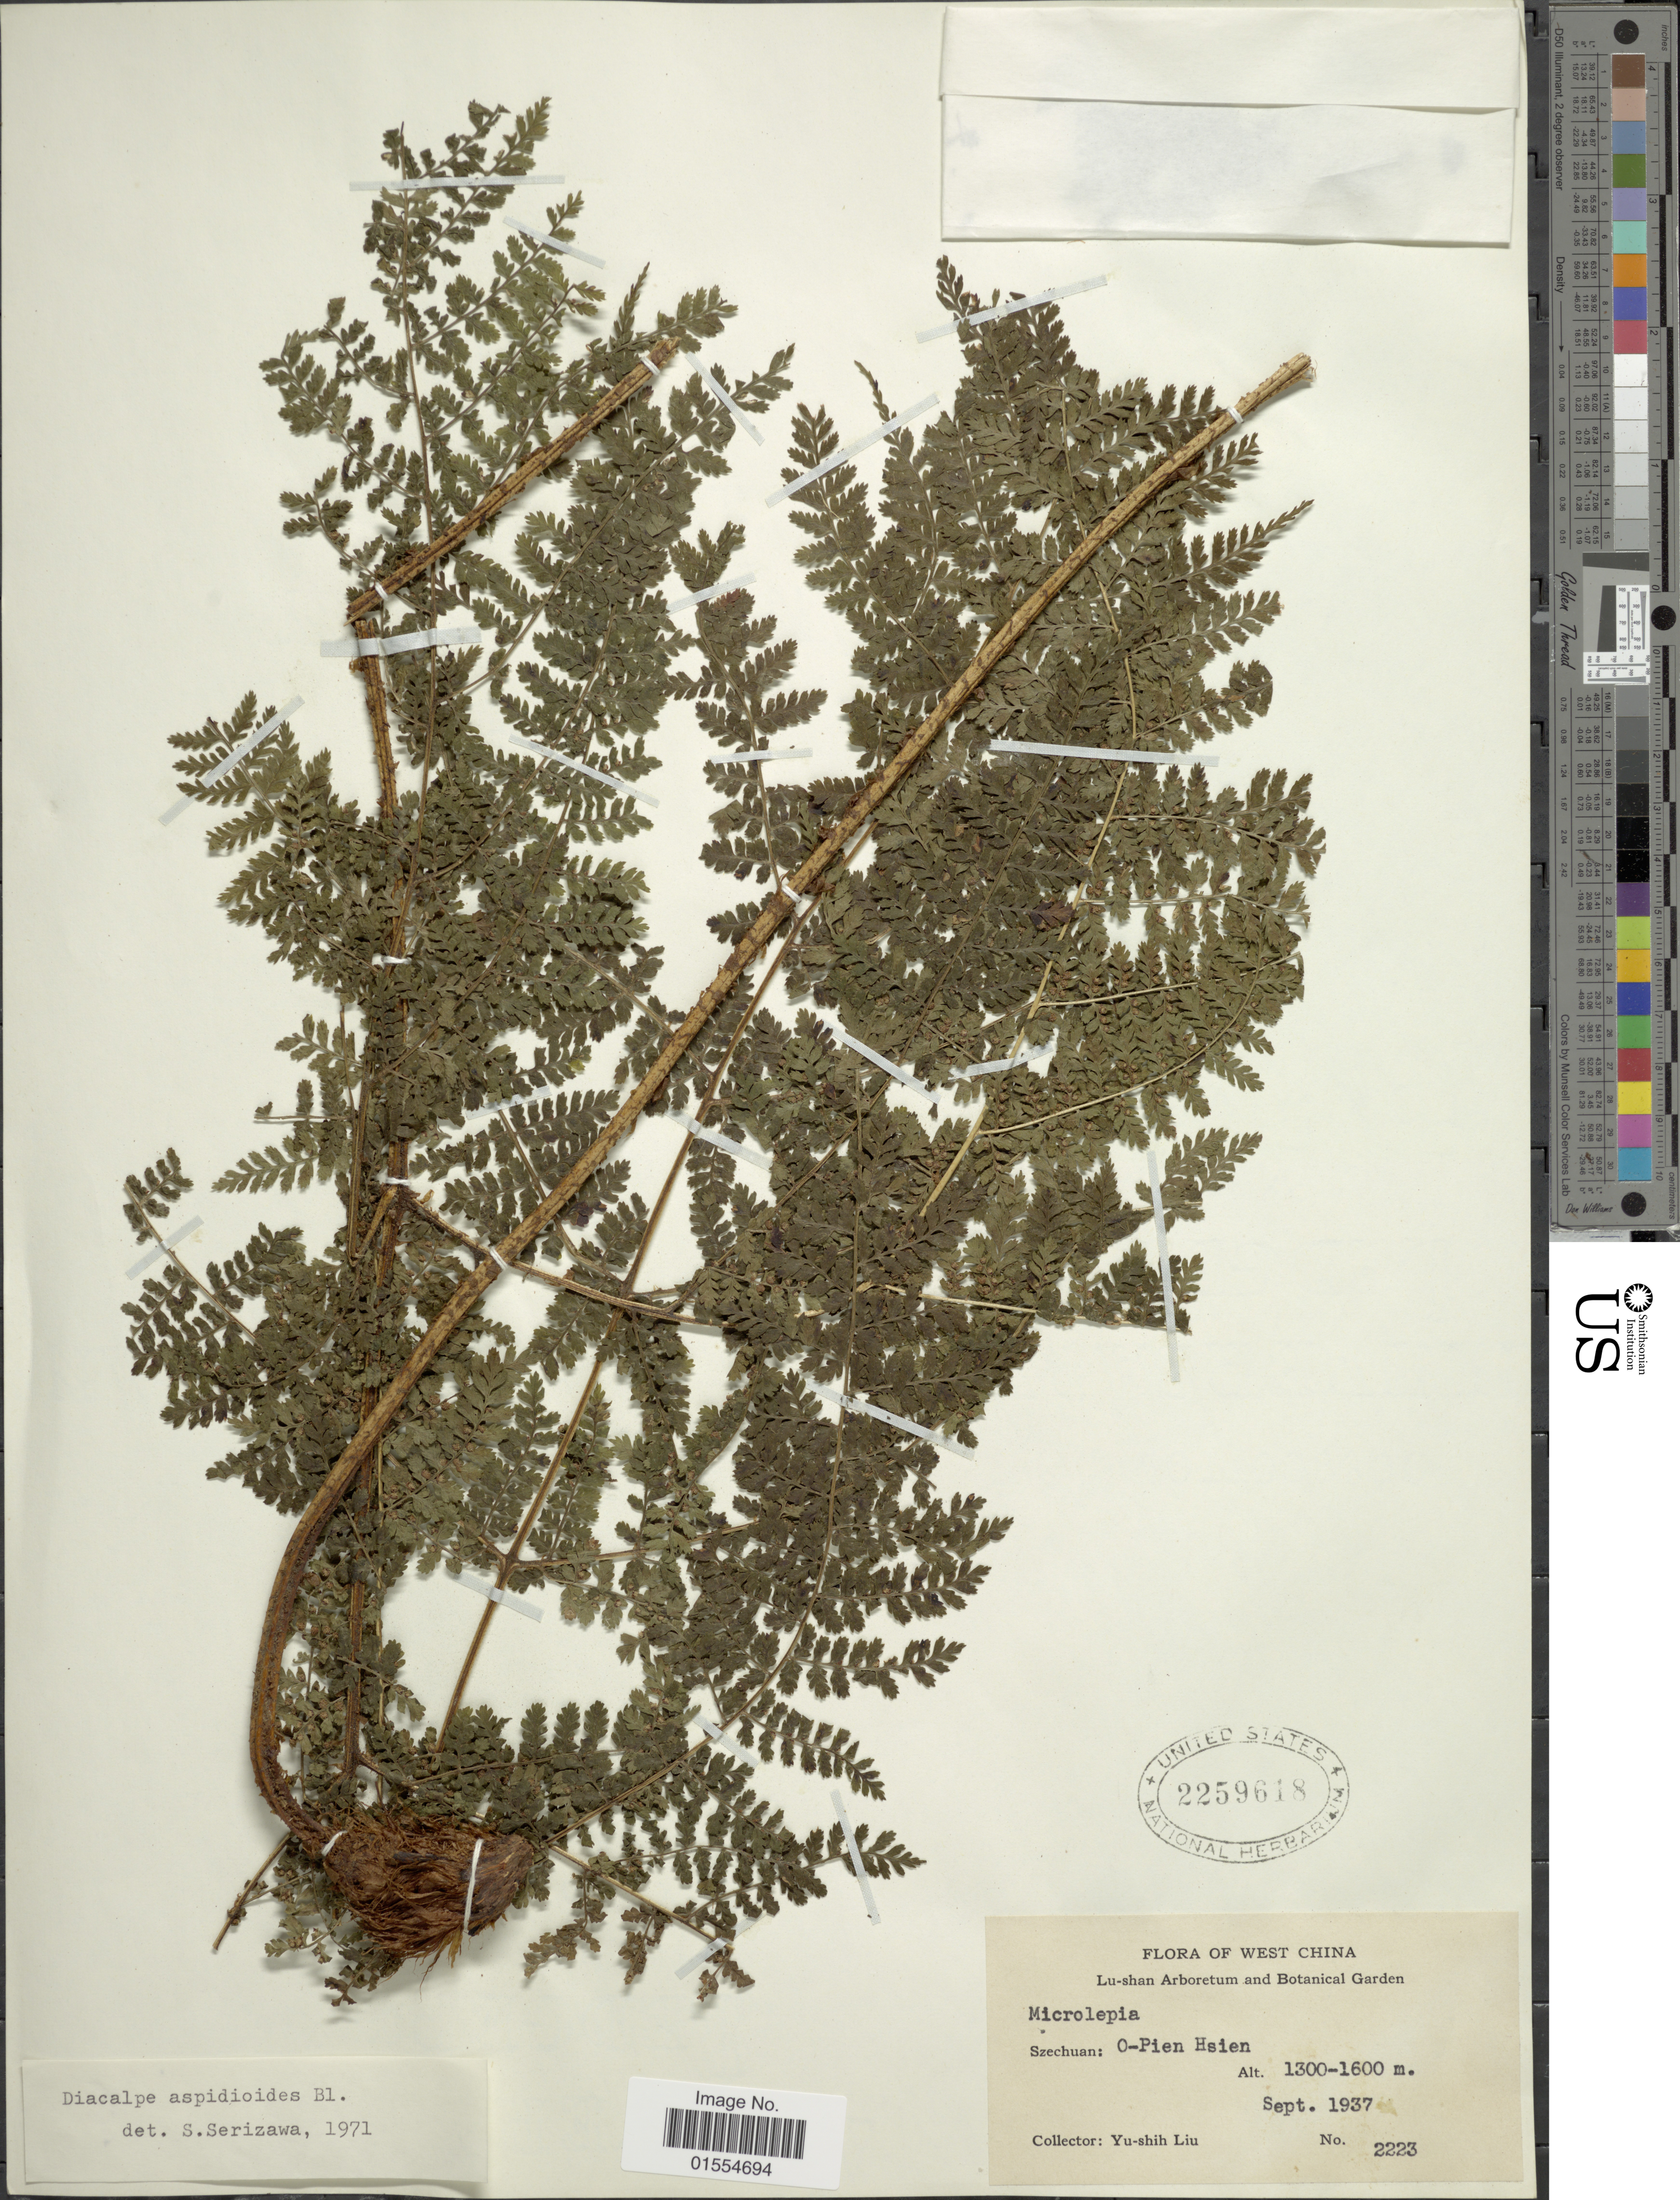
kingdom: Plantae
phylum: Tracheophyta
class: Polypodiopsida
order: Polypodiales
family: Dryopteridaceae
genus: Dryopteris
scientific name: Dryopteris pseudocaenopteris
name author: (Kunze) Li Bing Zhang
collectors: Y.-S. Liu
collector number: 2223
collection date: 1937-09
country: China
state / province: Sichuan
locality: Szechuan: O-Pien Hsien, West China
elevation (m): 1300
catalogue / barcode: US 2259618